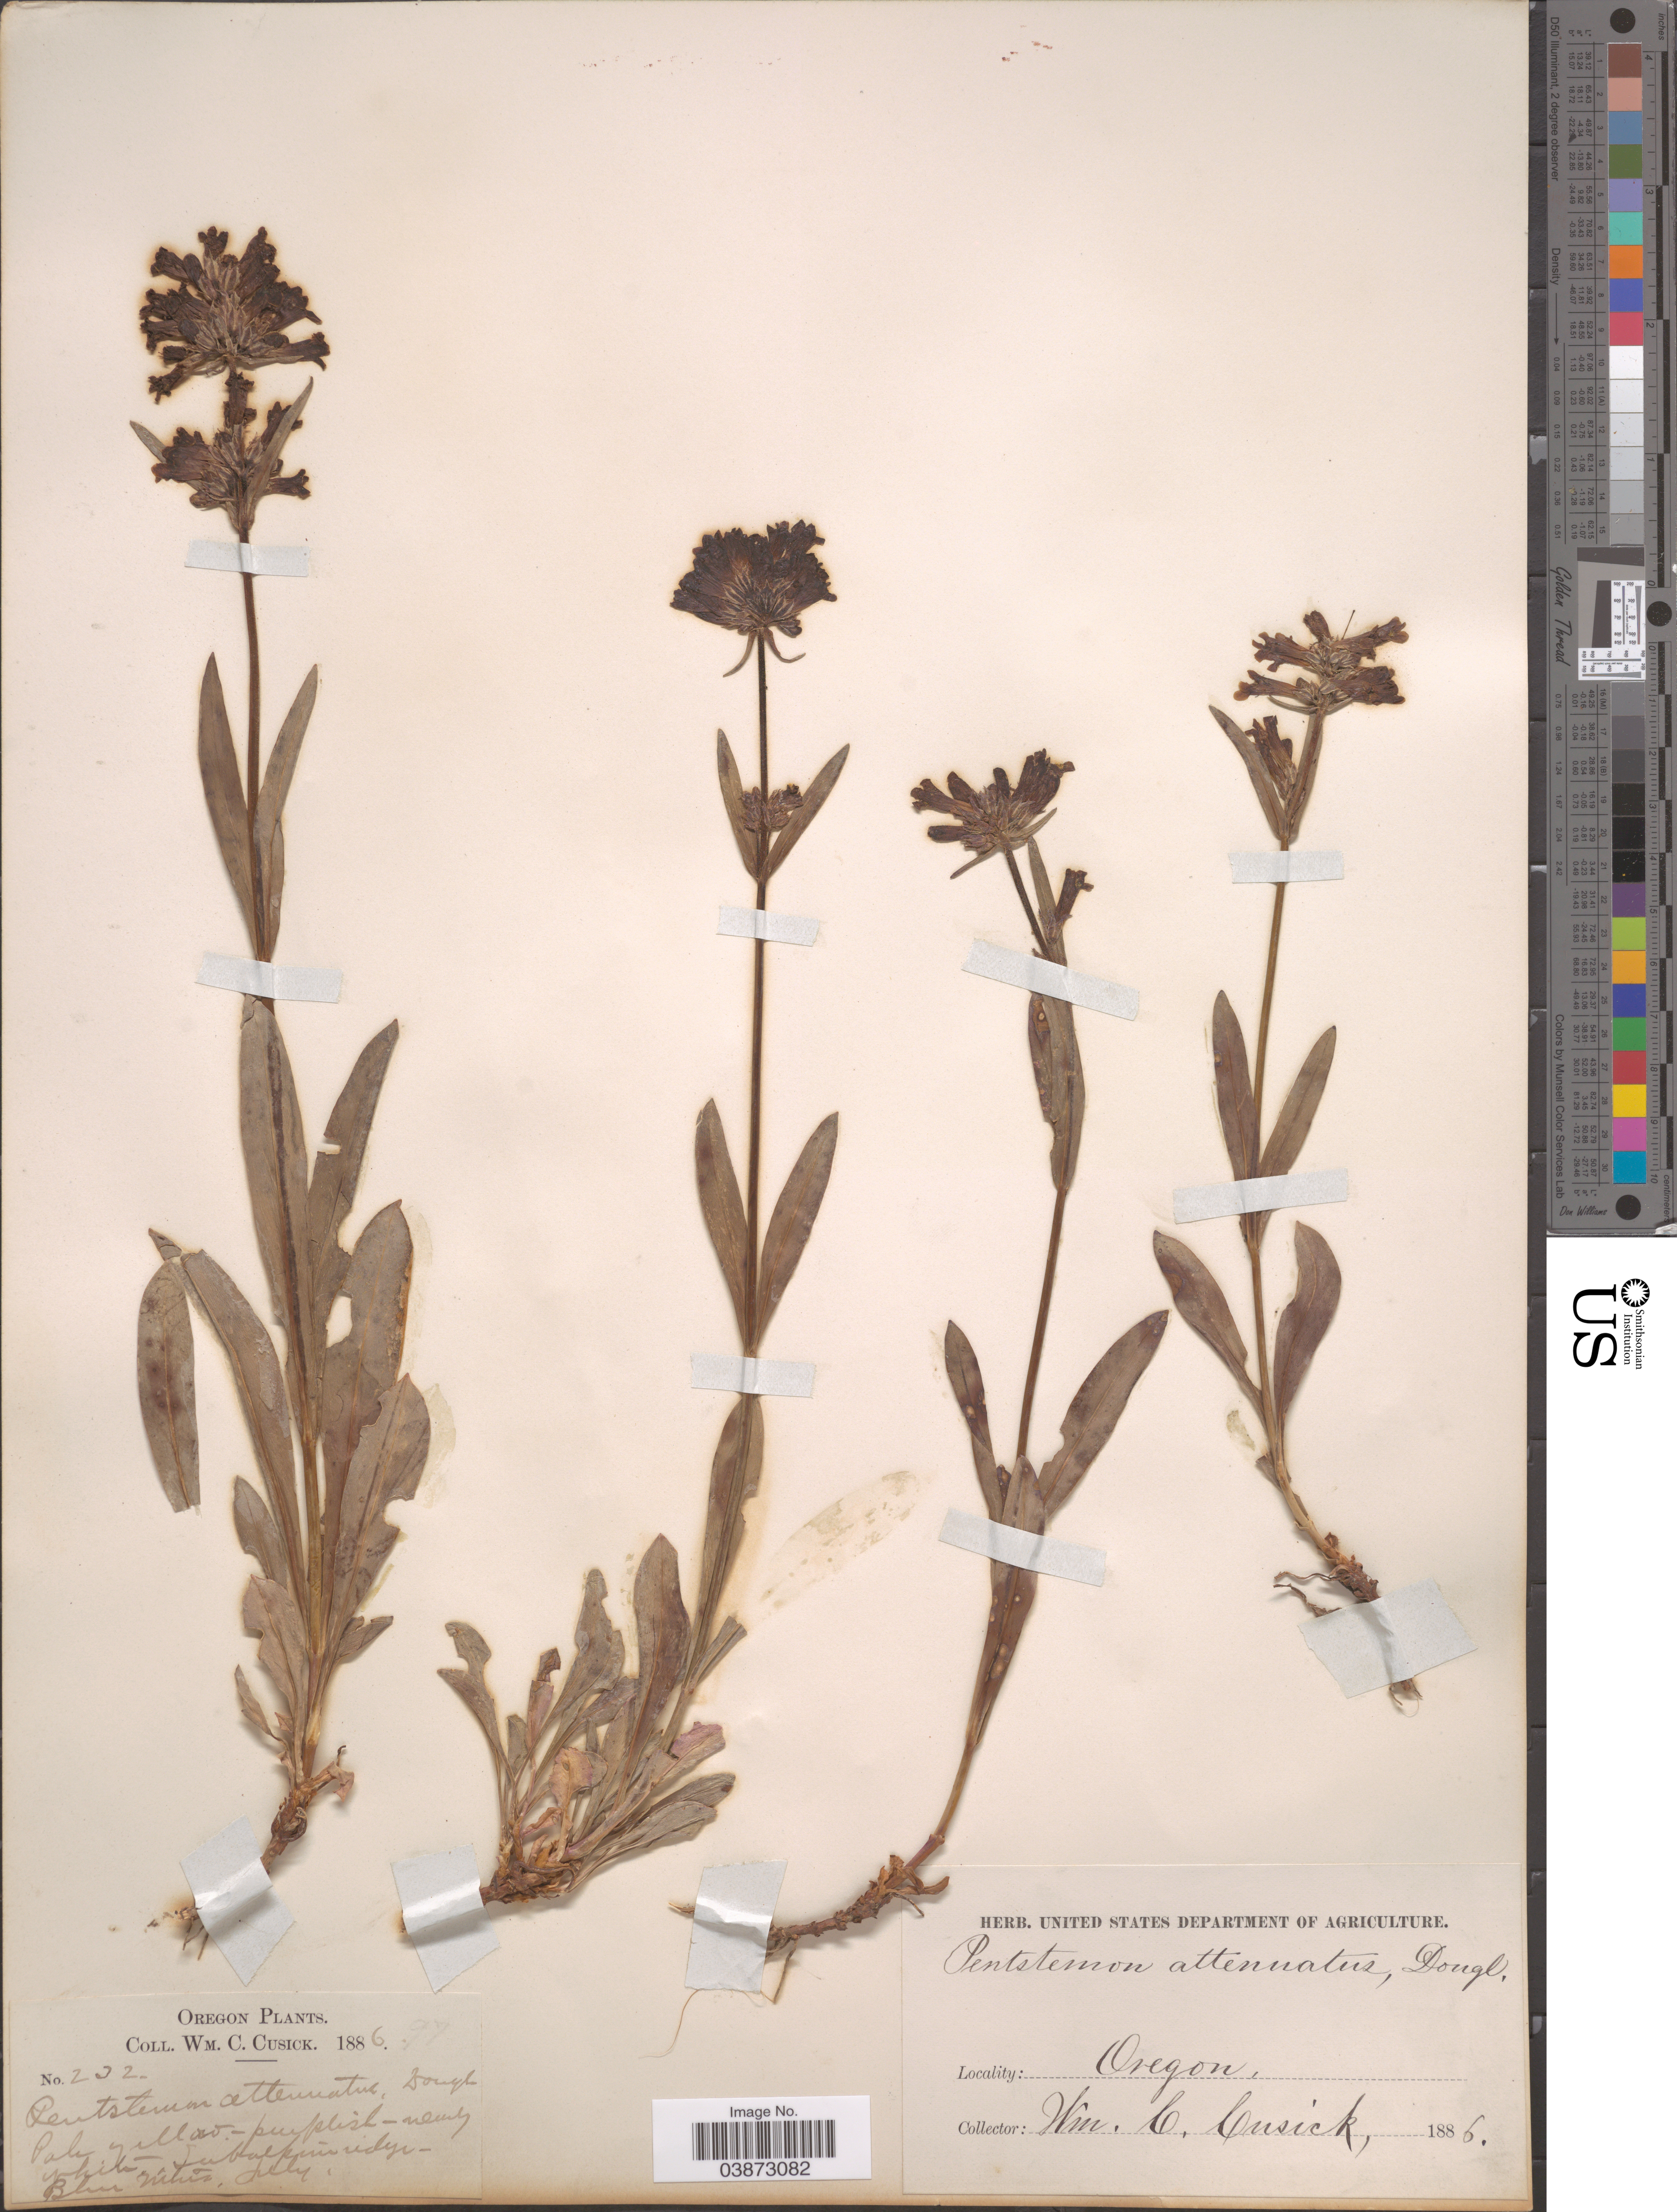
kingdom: Plantae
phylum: Tracheophyta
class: Magnoliopsida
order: Lamiales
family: Plantaginaceae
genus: Penstemon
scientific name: Penstemon attenuatus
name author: Douglas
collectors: W. C. Cusick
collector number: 232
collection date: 1886-07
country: United States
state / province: Oregon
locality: Blue Mtns.